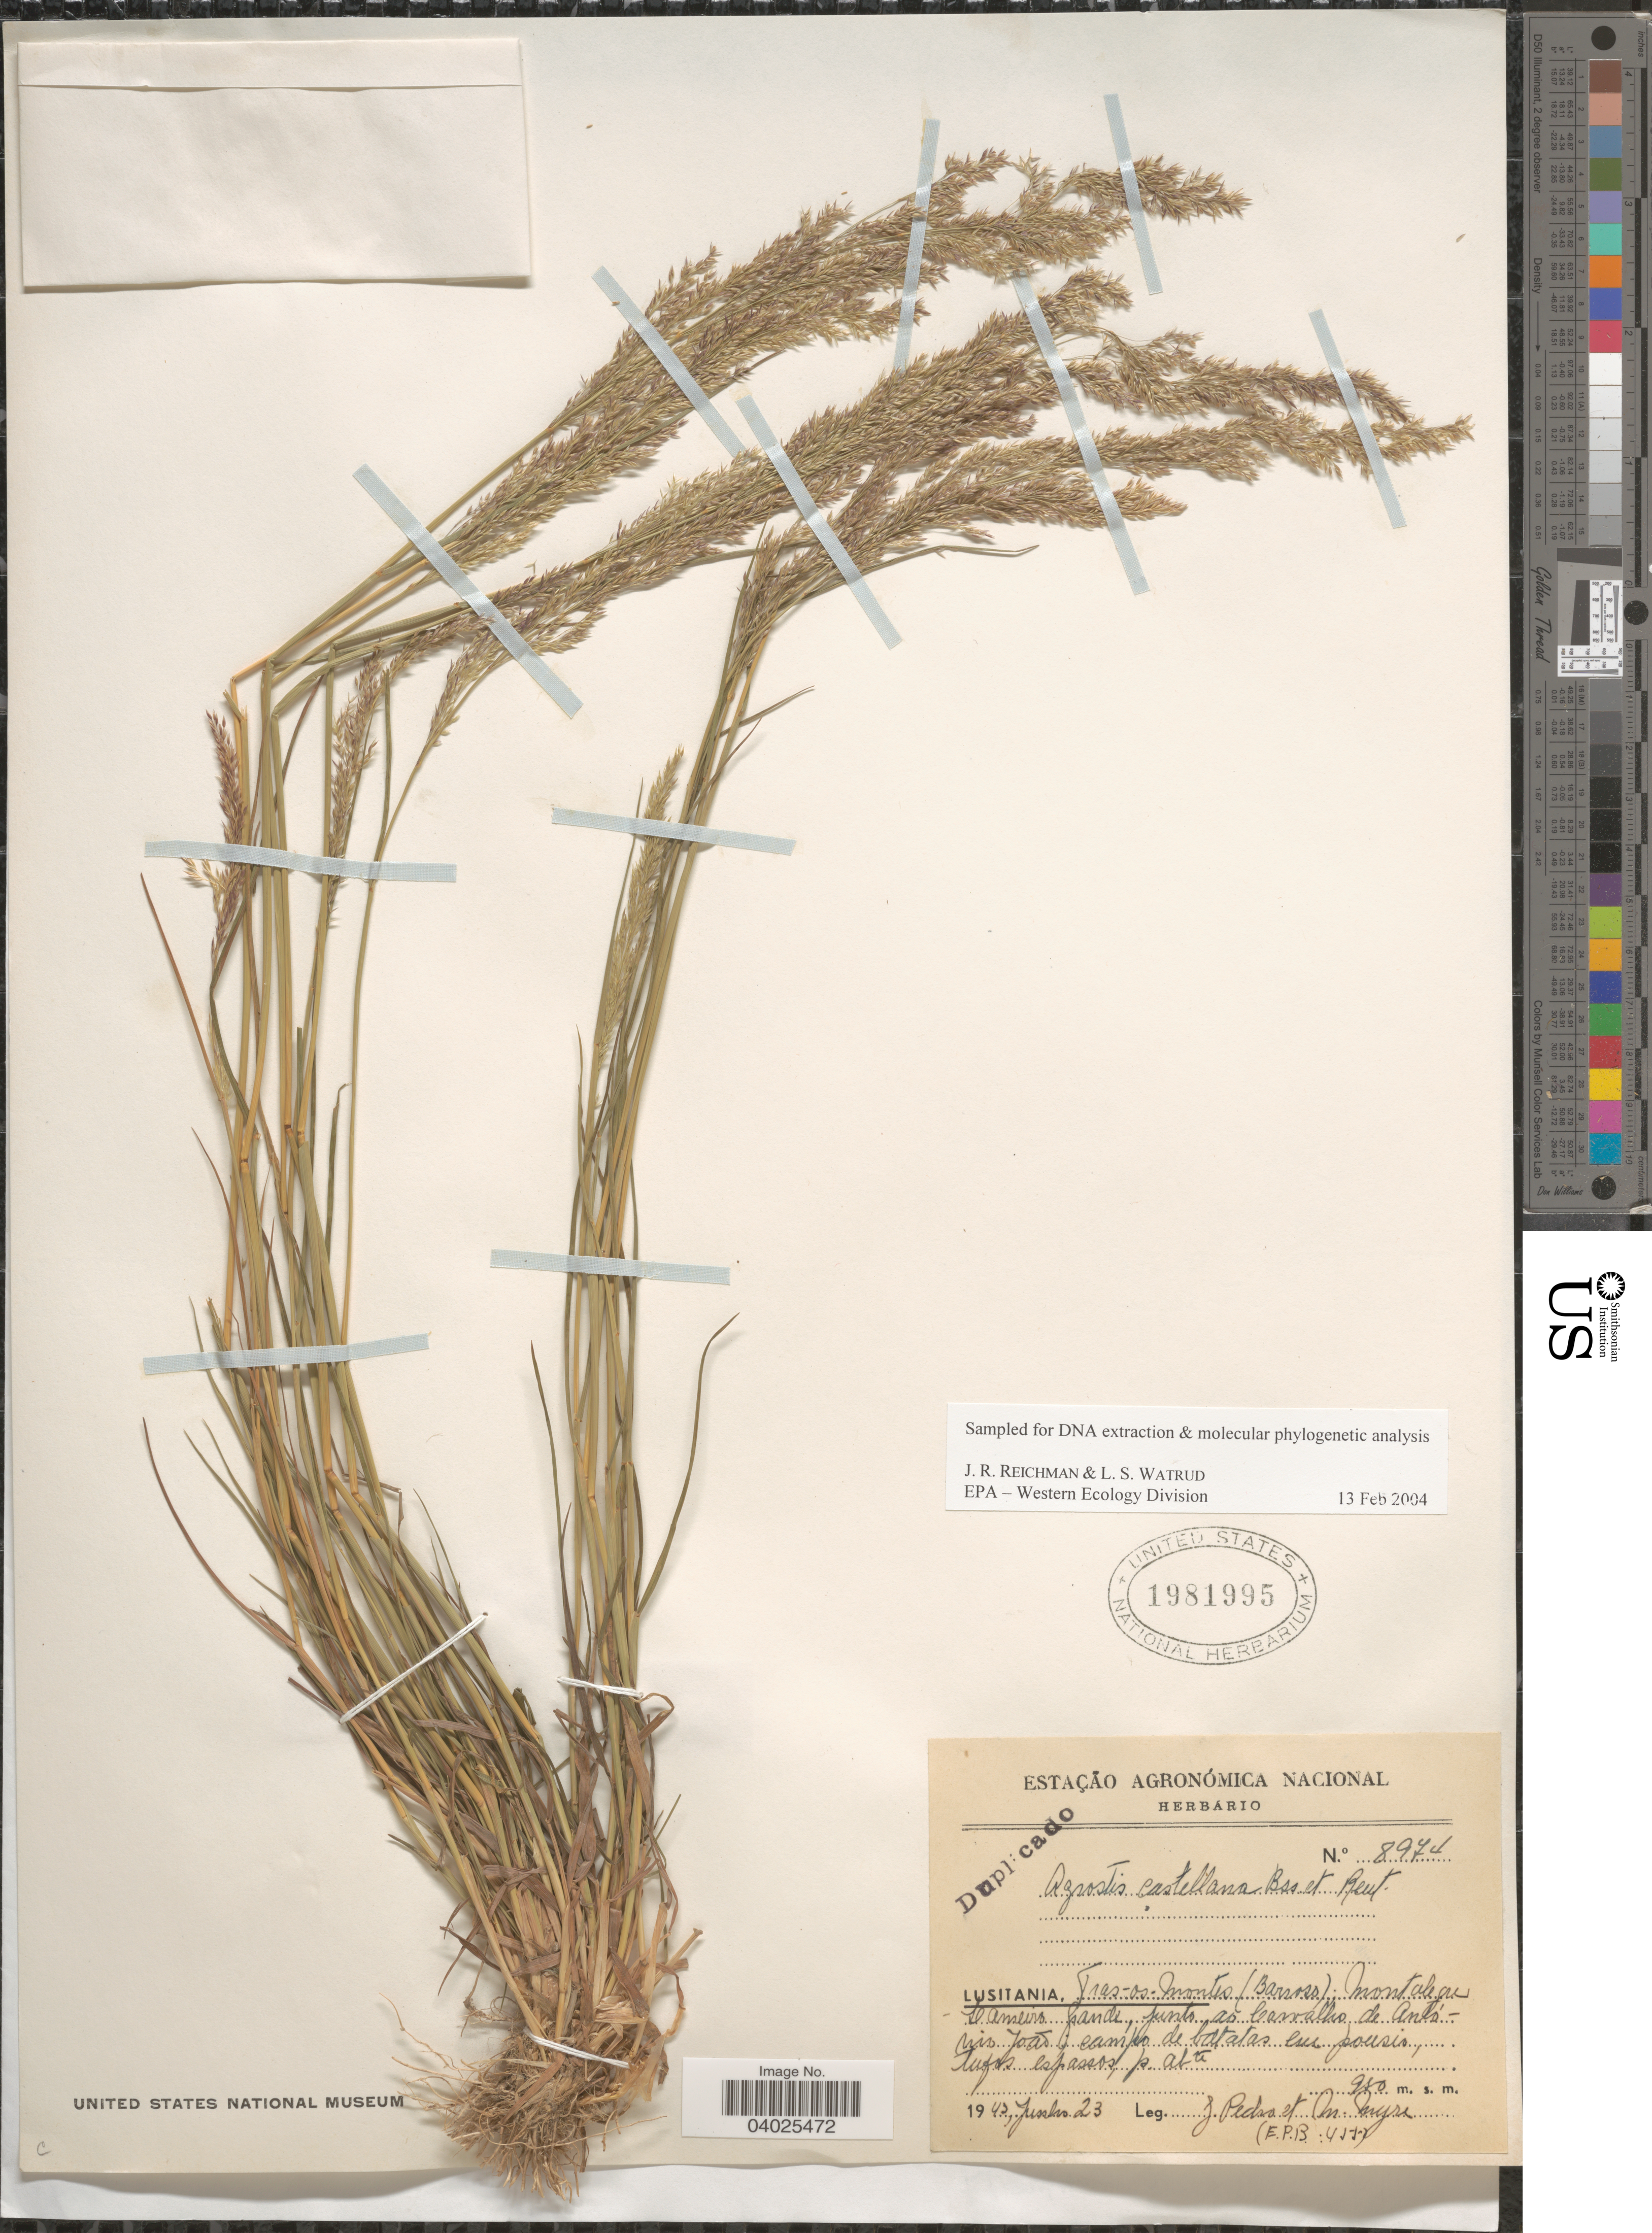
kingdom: Plantae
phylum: Tracheophyta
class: Liliopsida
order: Poales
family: Poaceae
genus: Agrostis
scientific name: Agrostis castellana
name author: Boiss. & Reut.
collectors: G. Pedro & Myre, M.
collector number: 8974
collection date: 1943-06-23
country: Portugal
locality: Lusitania. Tras-os-Montes (Barroso). Montalegre oe Ameiro Grande, junto as Carvalho de António Joao.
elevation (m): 950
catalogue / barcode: US 1981995